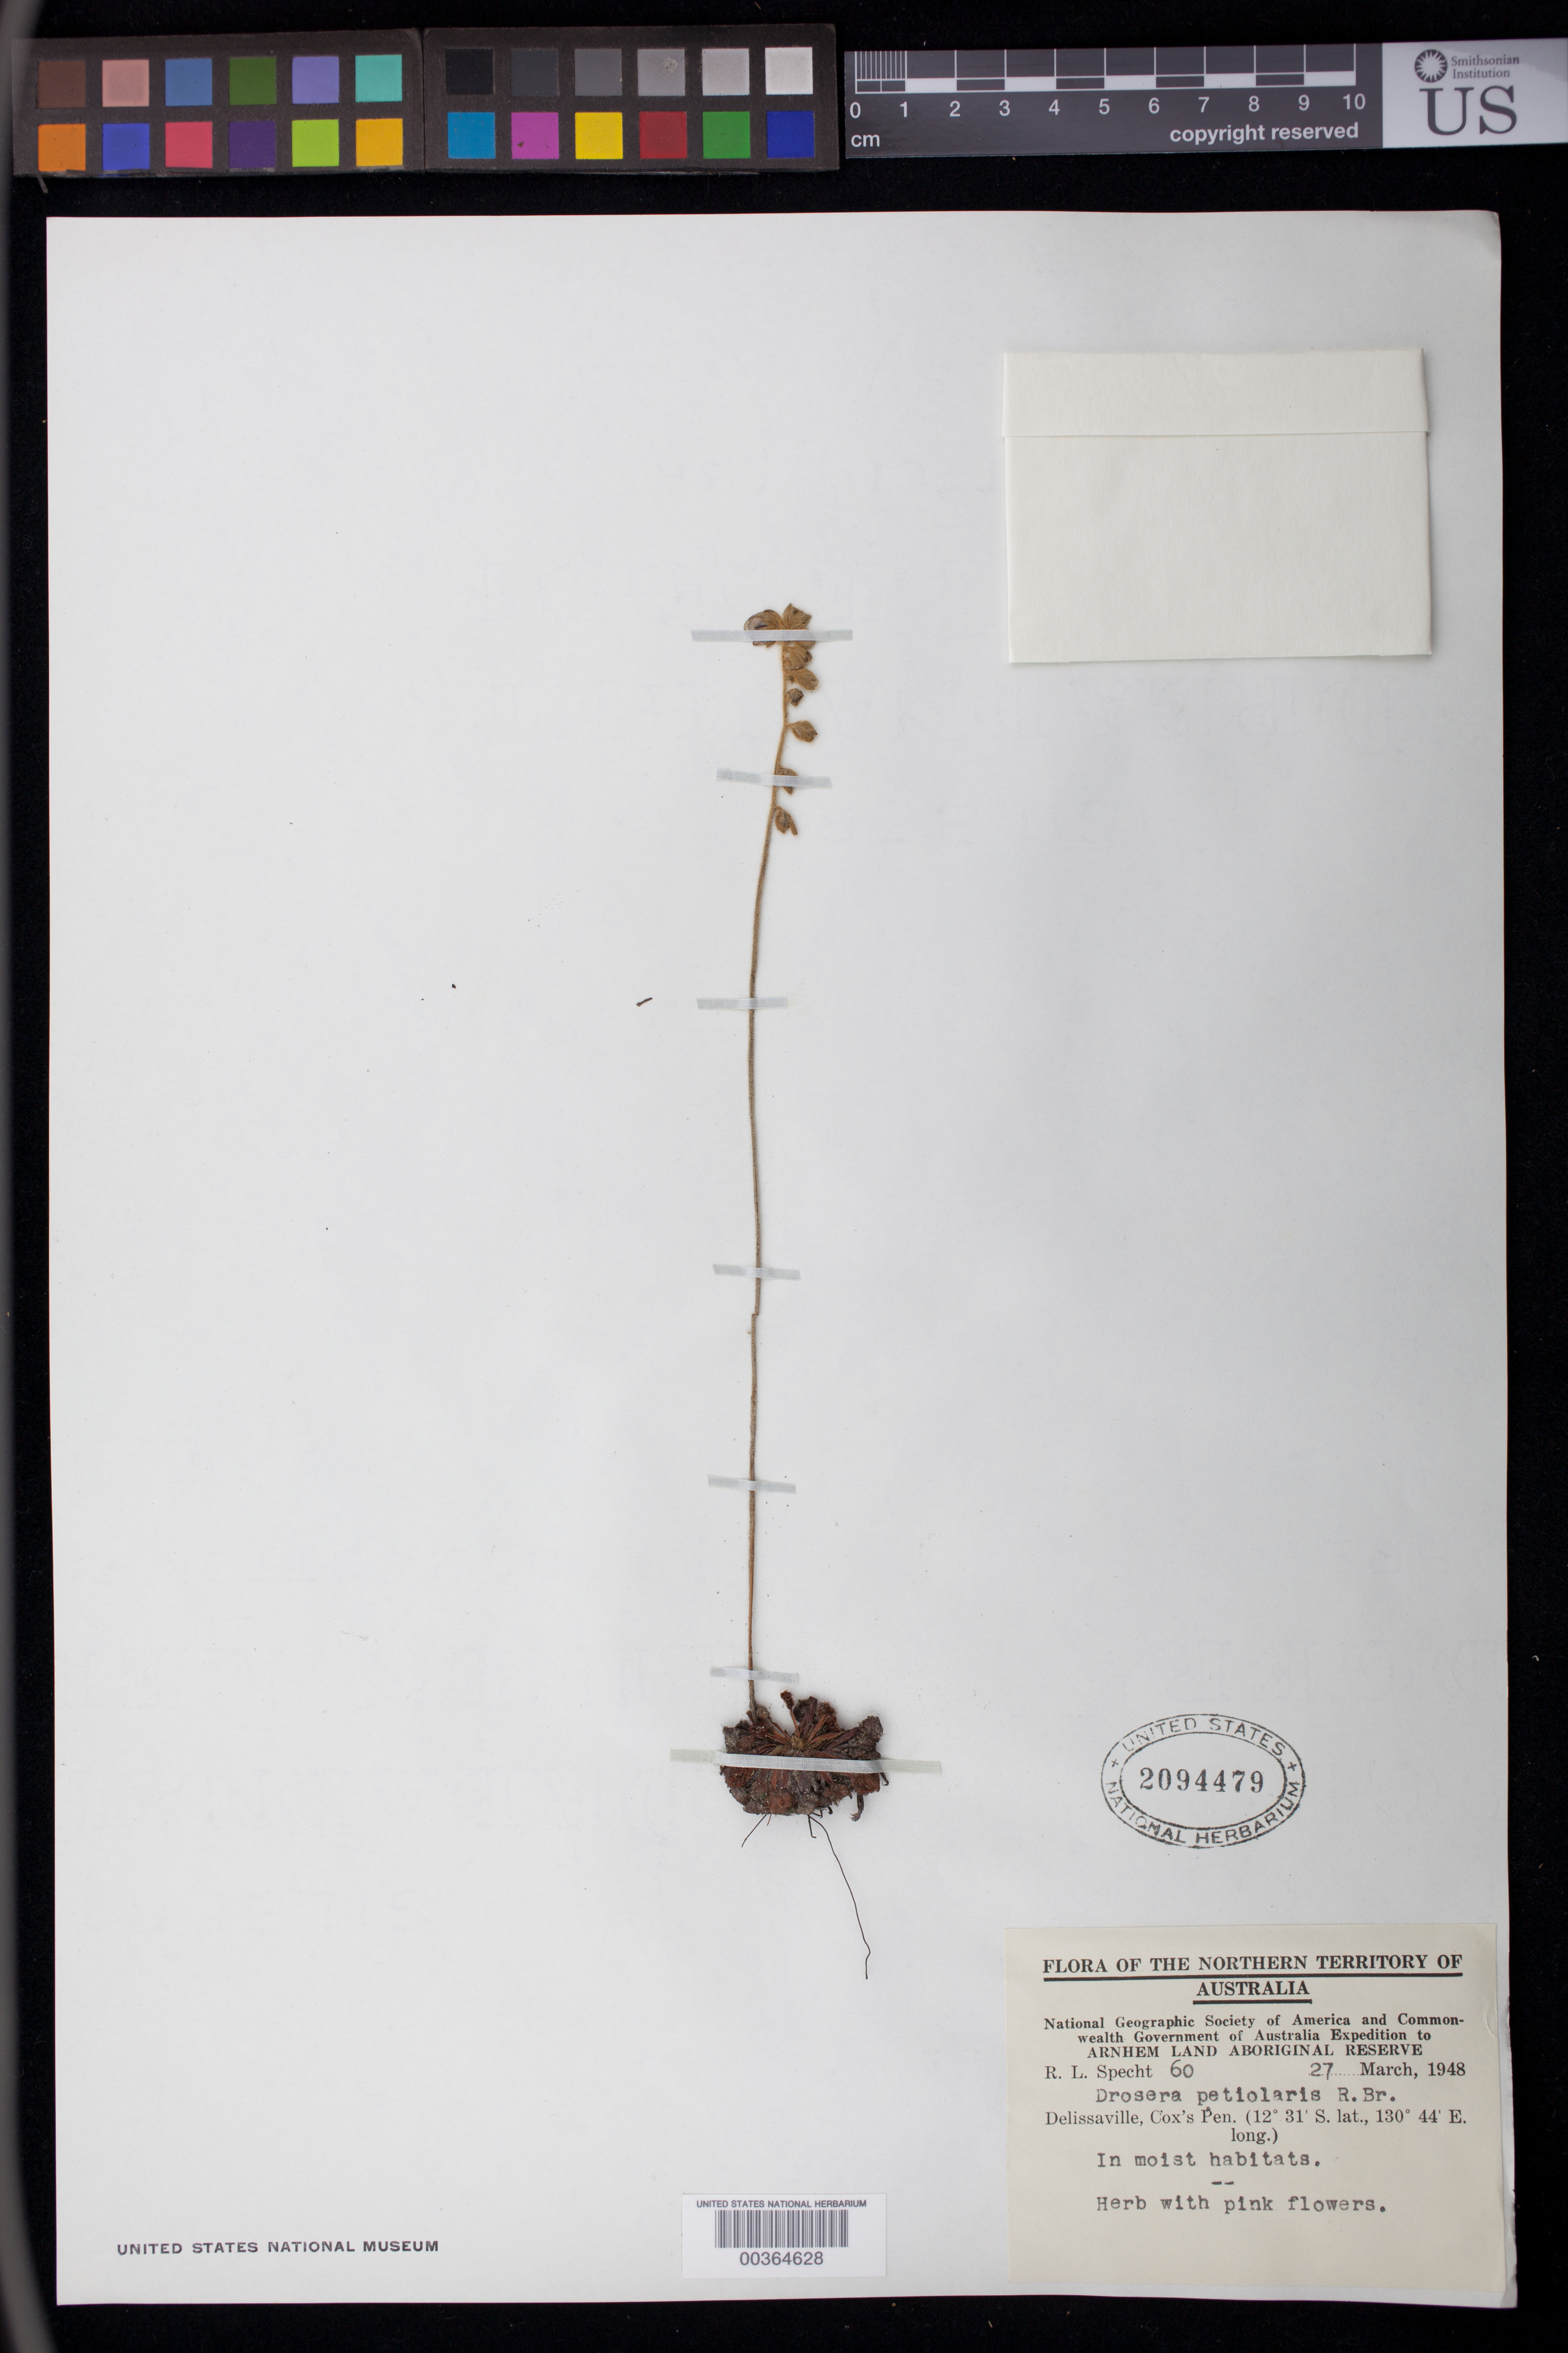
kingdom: Plantae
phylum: Tracheophyta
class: Magnoliopsida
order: Caryophyllales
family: Droseraceae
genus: Drosera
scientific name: Drosera petiolaris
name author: R. Br. ex DC.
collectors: R. L. Specht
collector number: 60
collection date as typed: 27 Mar 1948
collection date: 1948-03-27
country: Australia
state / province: Northern Territory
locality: Delissaville, Cox's Pen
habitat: In moist habitats.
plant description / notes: Herb with pink flowers.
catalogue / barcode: US 2094479